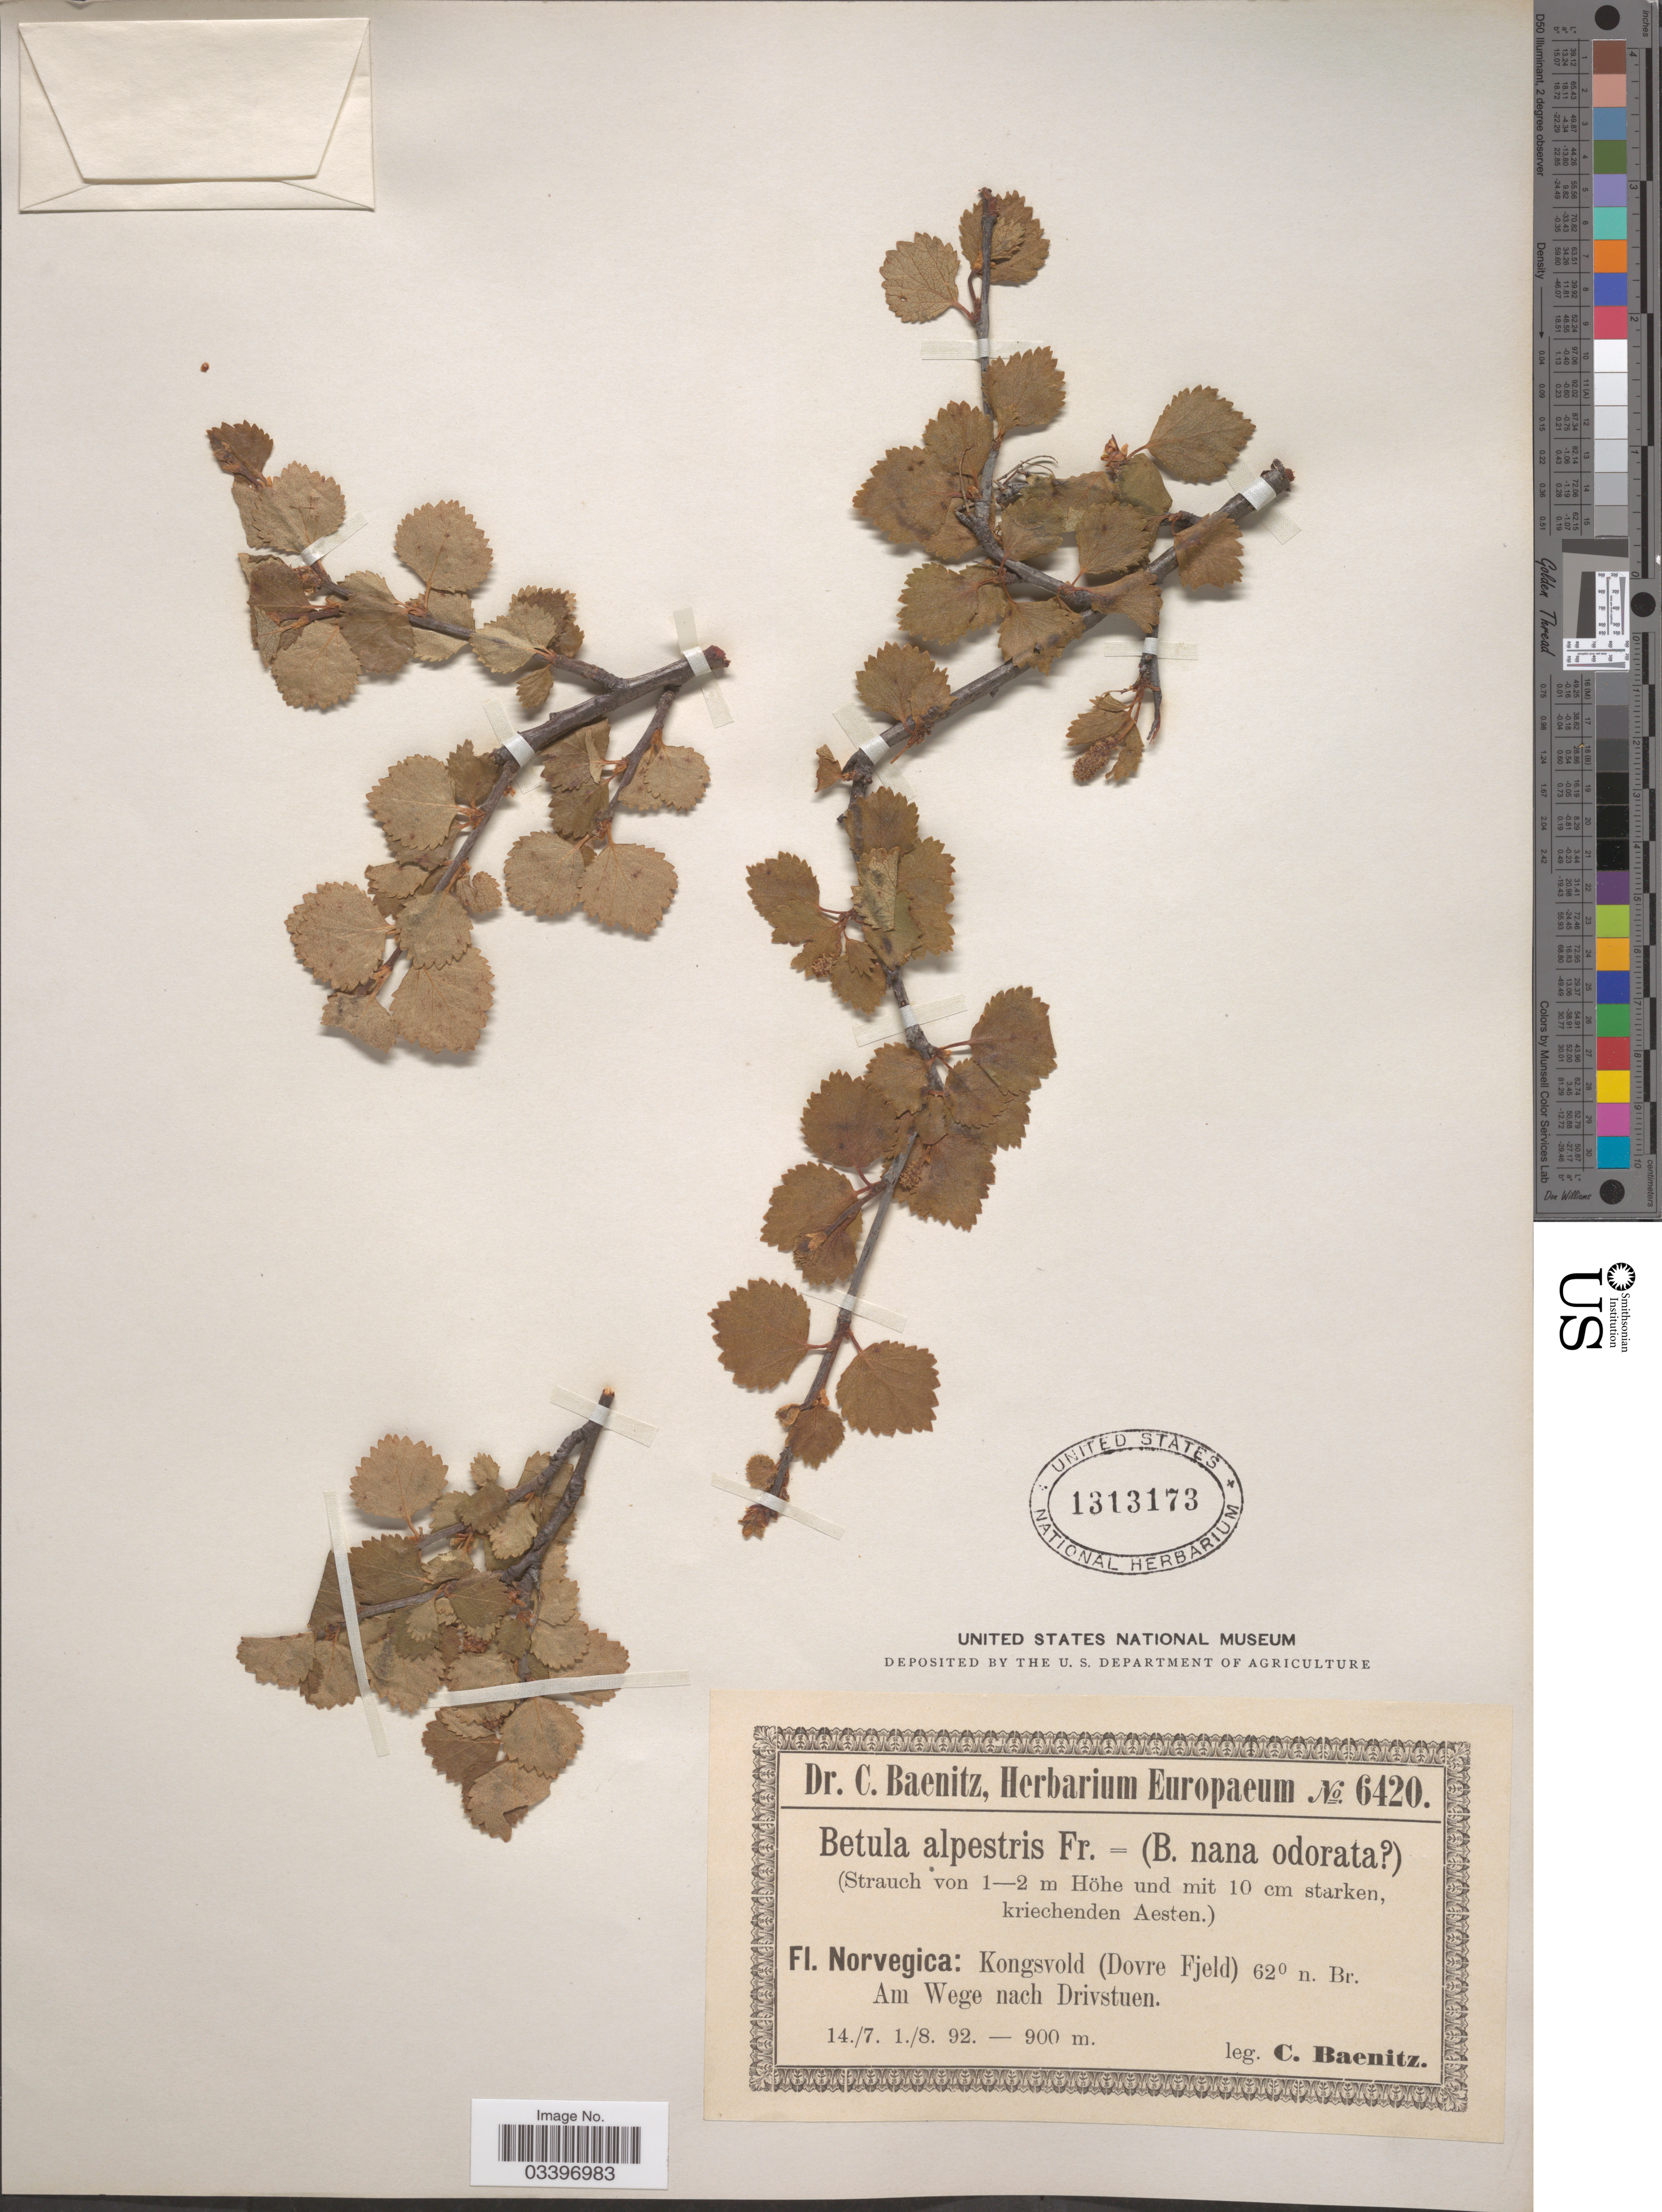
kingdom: Plantae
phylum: Tracheophyta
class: Magnoliopsida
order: Fagales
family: Betulaceae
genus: Betula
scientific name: Betula x alpestris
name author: Fr.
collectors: C. G. Baenitz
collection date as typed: Transcribed d/m/y: 14/7/92 to 1/8/92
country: Norway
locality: Fl. Norvegica: Kongsvold (DovreFjeld) 62° n. Br. Am Wege nach Drivstuen.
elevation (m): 900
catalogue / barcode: US 1313173